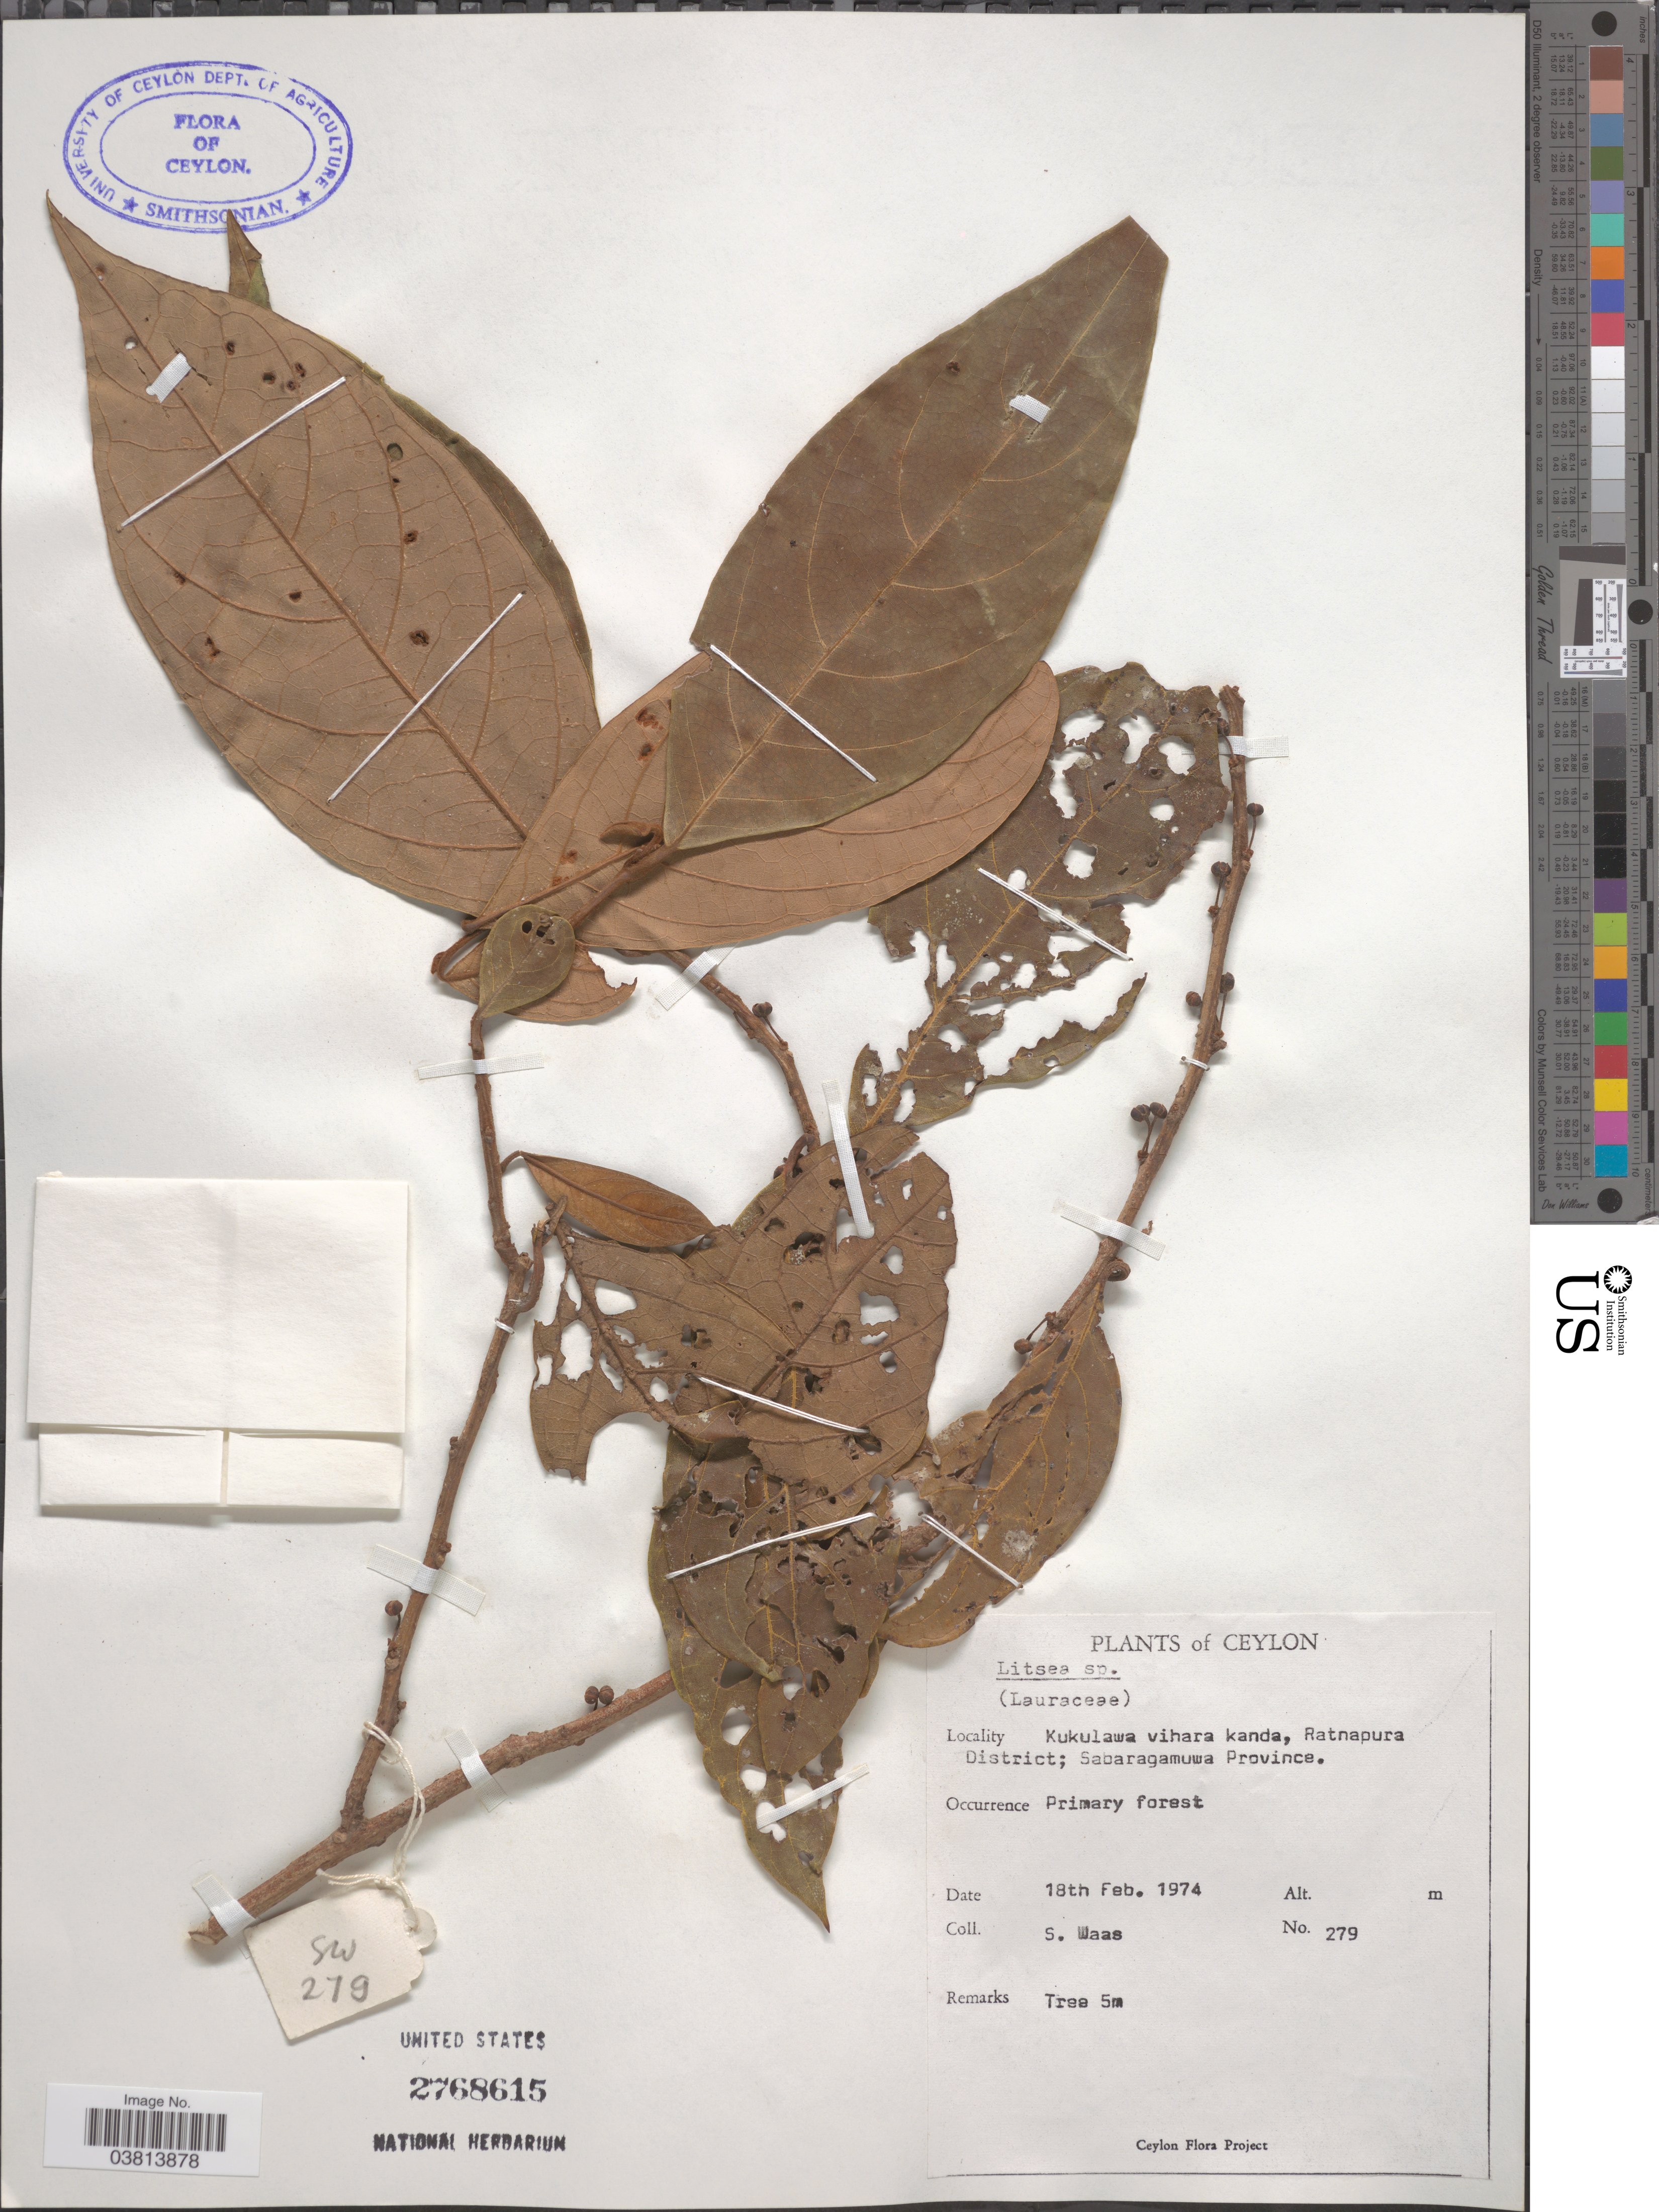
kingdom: Plantae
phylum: Tracheophyta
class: Magnoliopsida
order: Laurales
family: Lauraceae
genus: Litsea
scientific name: Litsea sp.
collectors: S. Waas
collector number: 279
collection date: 1974-02-18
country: Sri Lanka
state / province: Sabaragamuwa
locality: Ceylon. Kukulawa vihara kanda, Ratnapura District.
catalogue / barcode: US 2768615